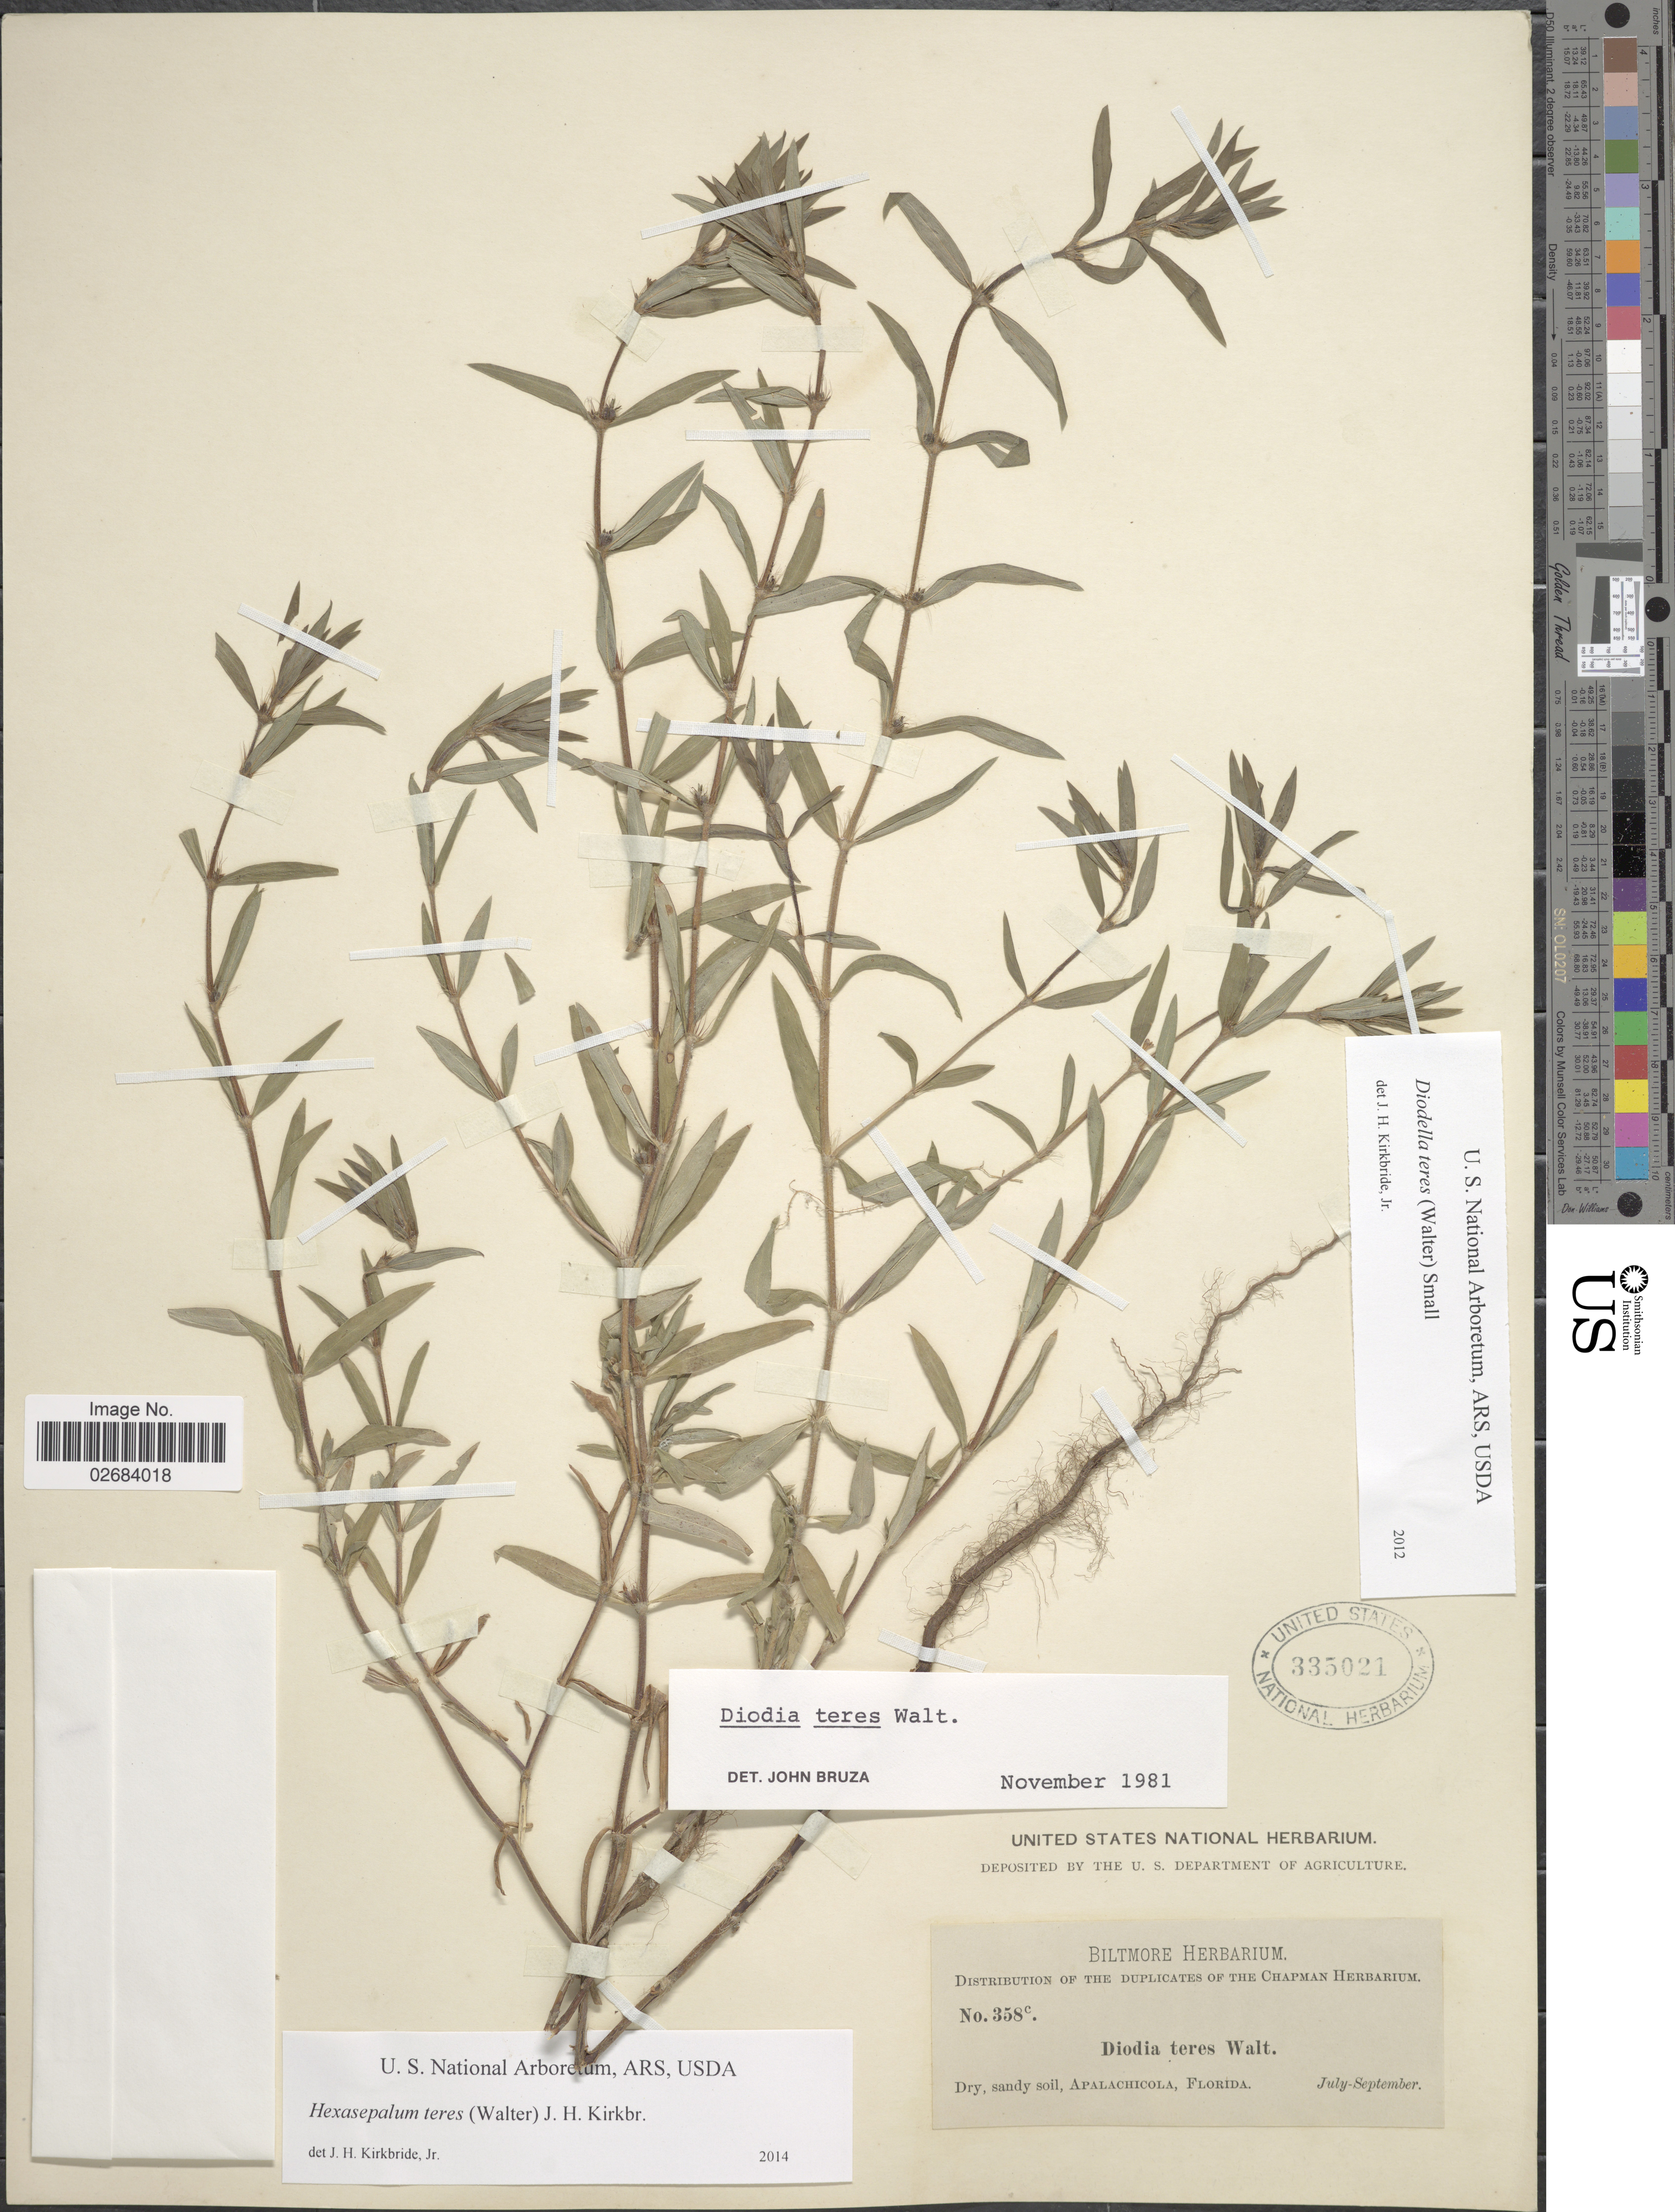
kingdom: Plantae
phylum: Tracheophyta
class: Magnoliopsida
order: Gentianales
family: Rubiaceae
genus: Diodia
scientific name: Diodia teres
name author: Walter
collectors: ex herb. Biltmore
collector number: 358c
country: United States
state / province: Florida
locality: Apalachicola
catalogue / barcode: US 335021